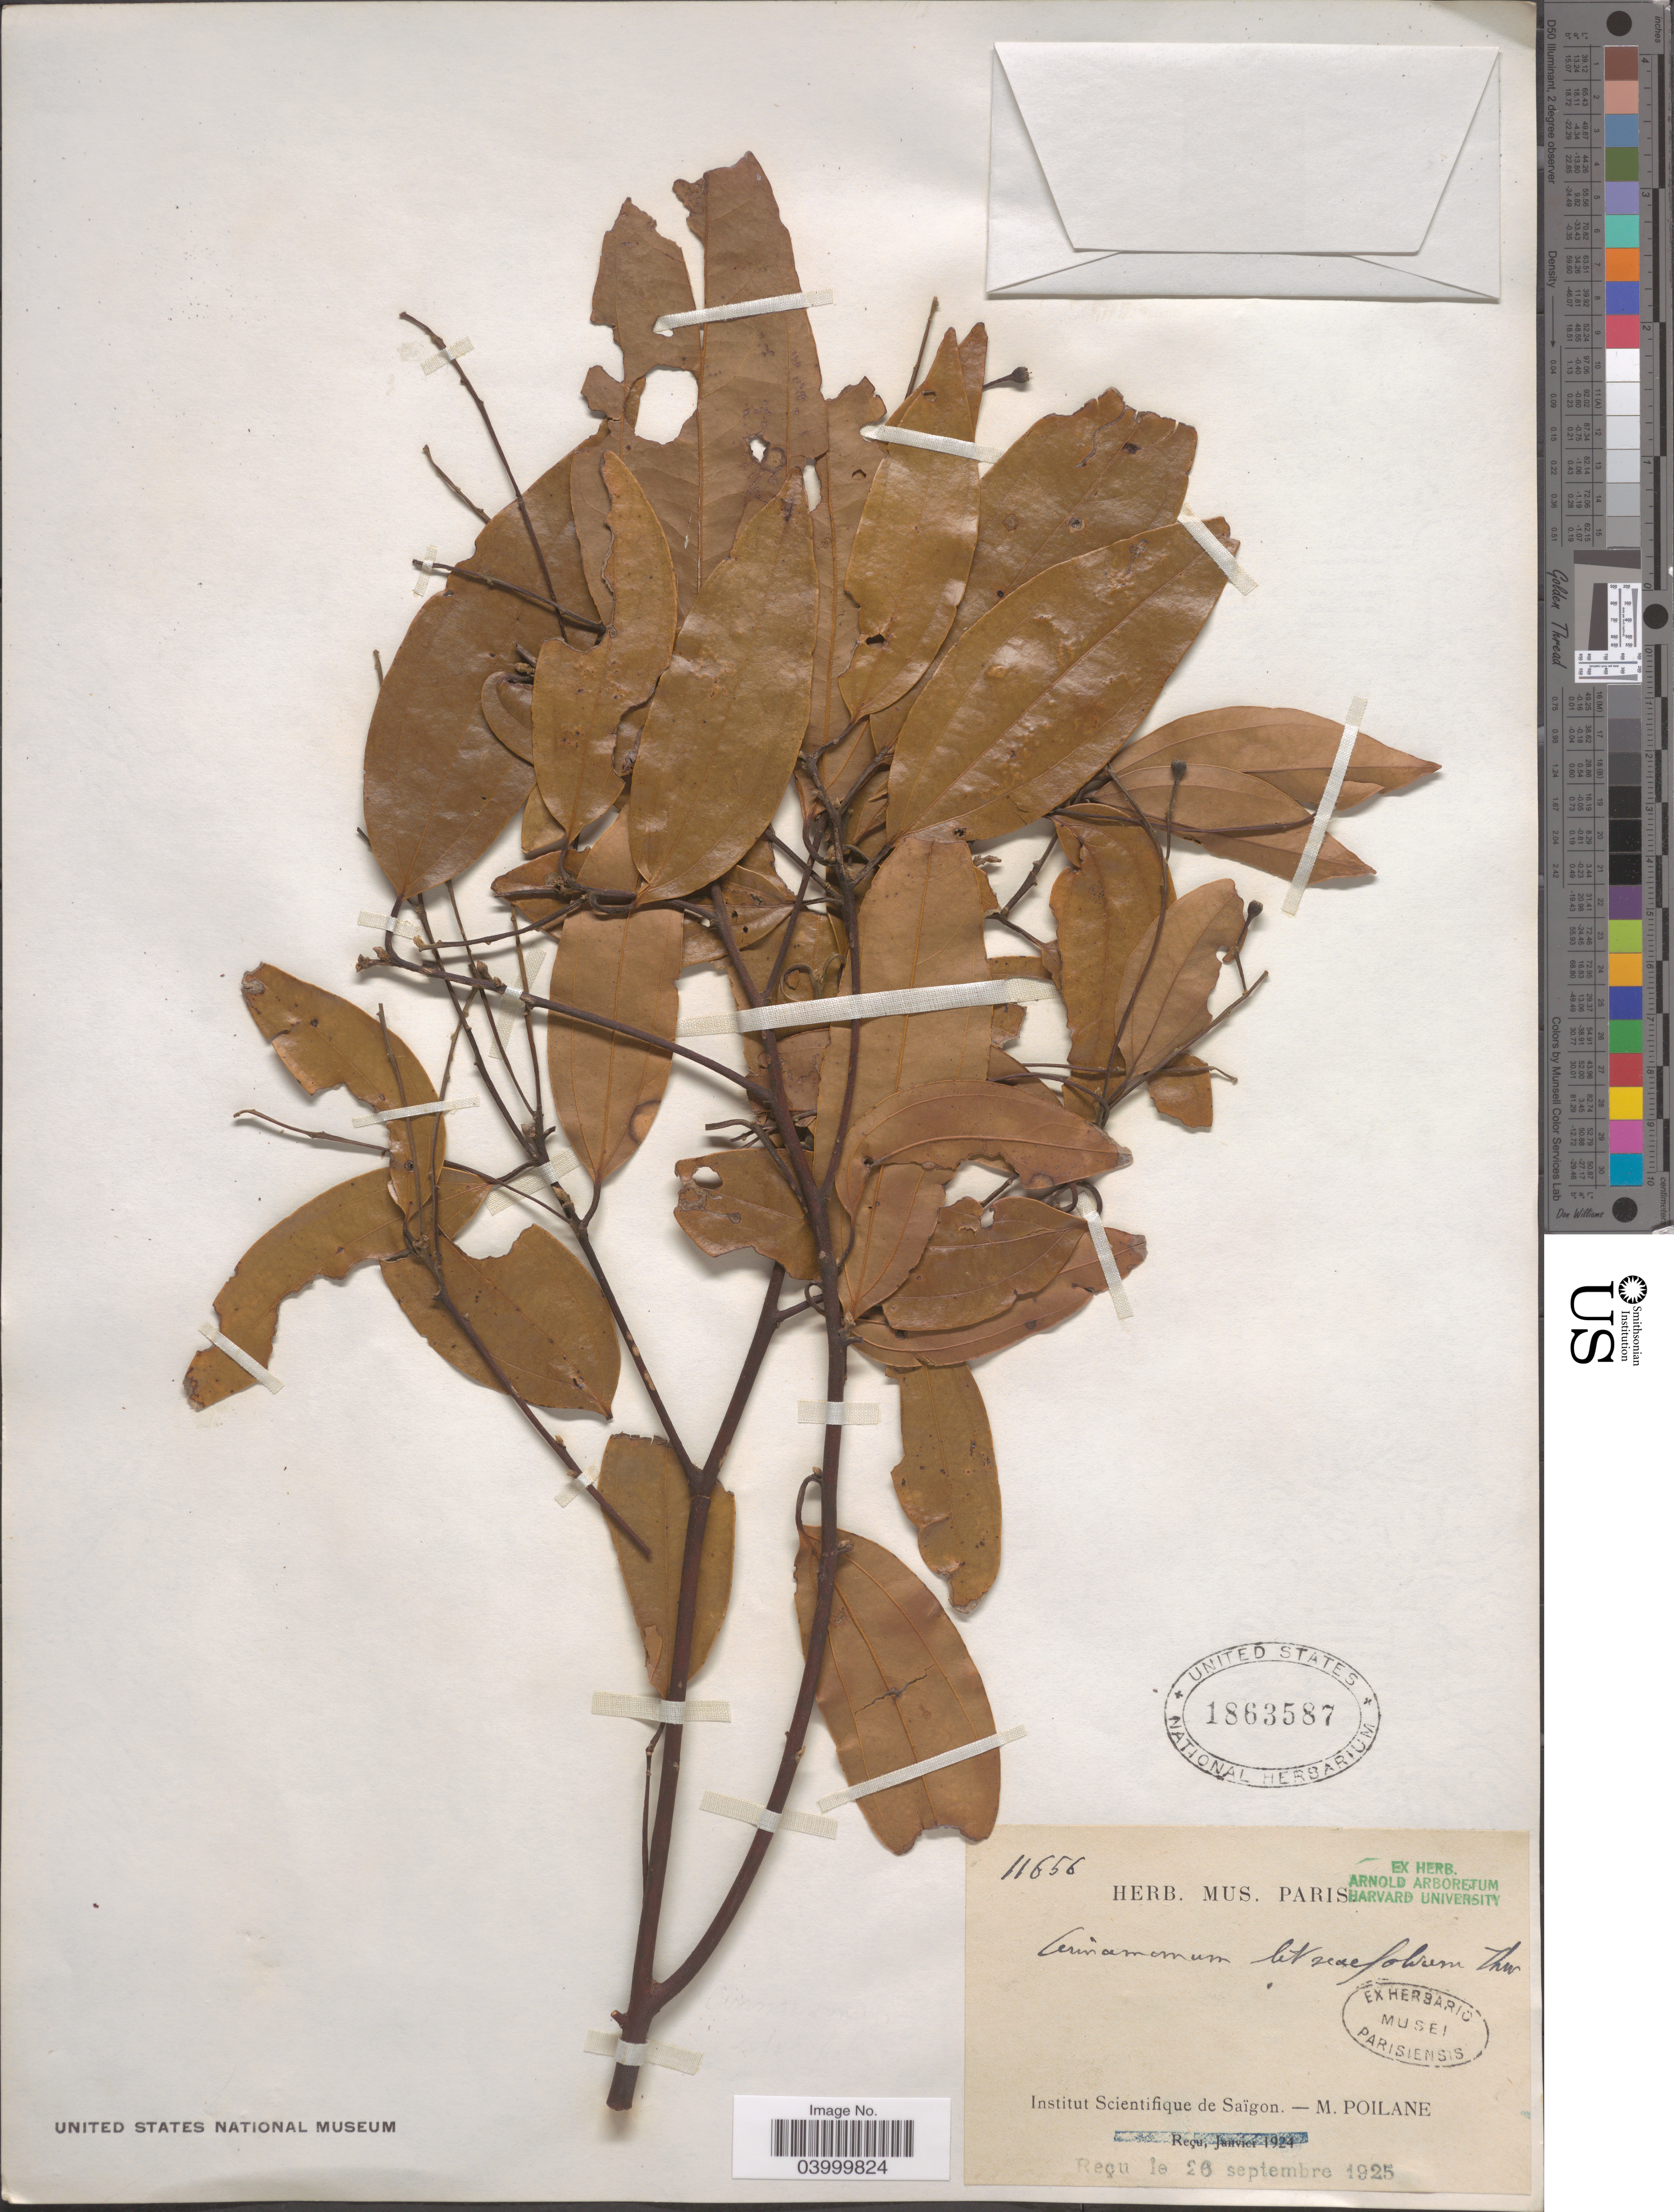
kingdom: Plantae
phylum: Tracheophyta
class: Magnoliopsida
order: Laurales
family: Lauraceae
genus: Cinnamomum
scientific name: Cinnamomum litsaeifolium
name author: Thwaites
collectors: M. Poilane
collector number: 11656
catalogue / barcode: US 1863587